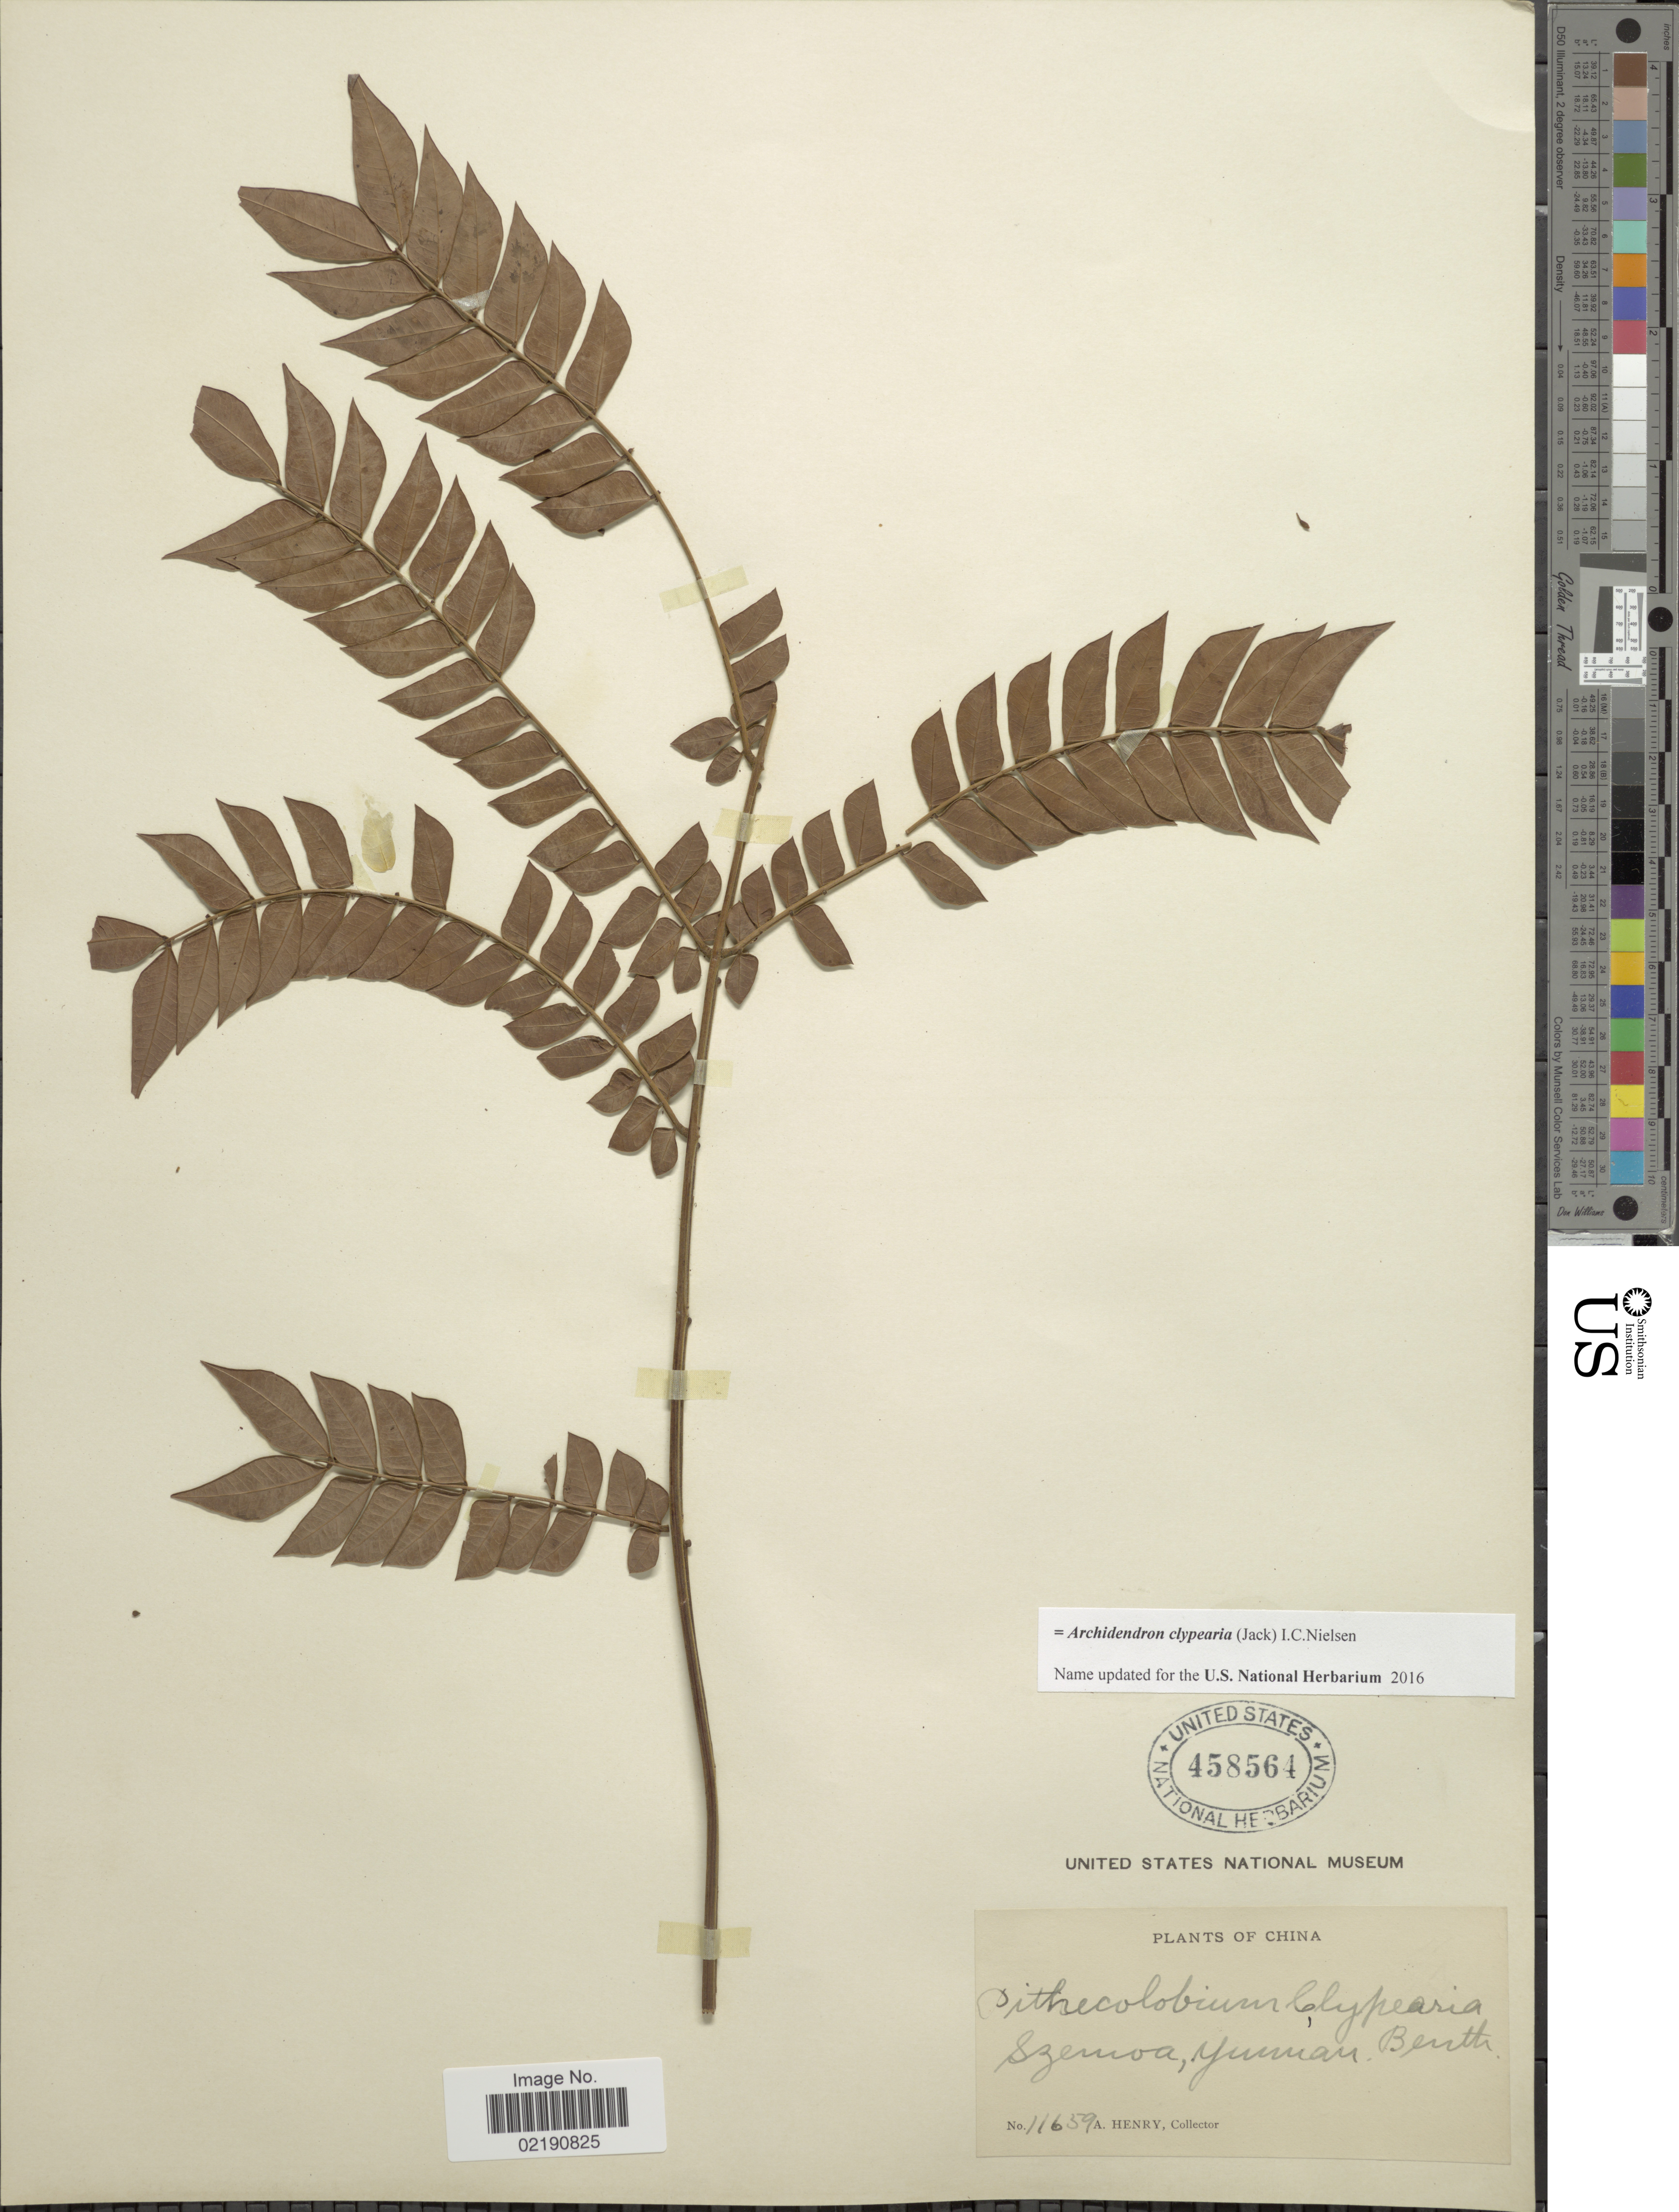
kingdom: Plantae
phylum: Tracheophyta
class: Magnoliopsida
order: Fabales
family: Fabaceae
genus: Archidendron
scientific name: Archidendron clypearia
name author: (Jack) I.C. Nielsen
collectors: A. Henry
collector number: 11659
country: China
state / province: Yunnan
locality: Szemoa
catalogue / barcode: US 458564